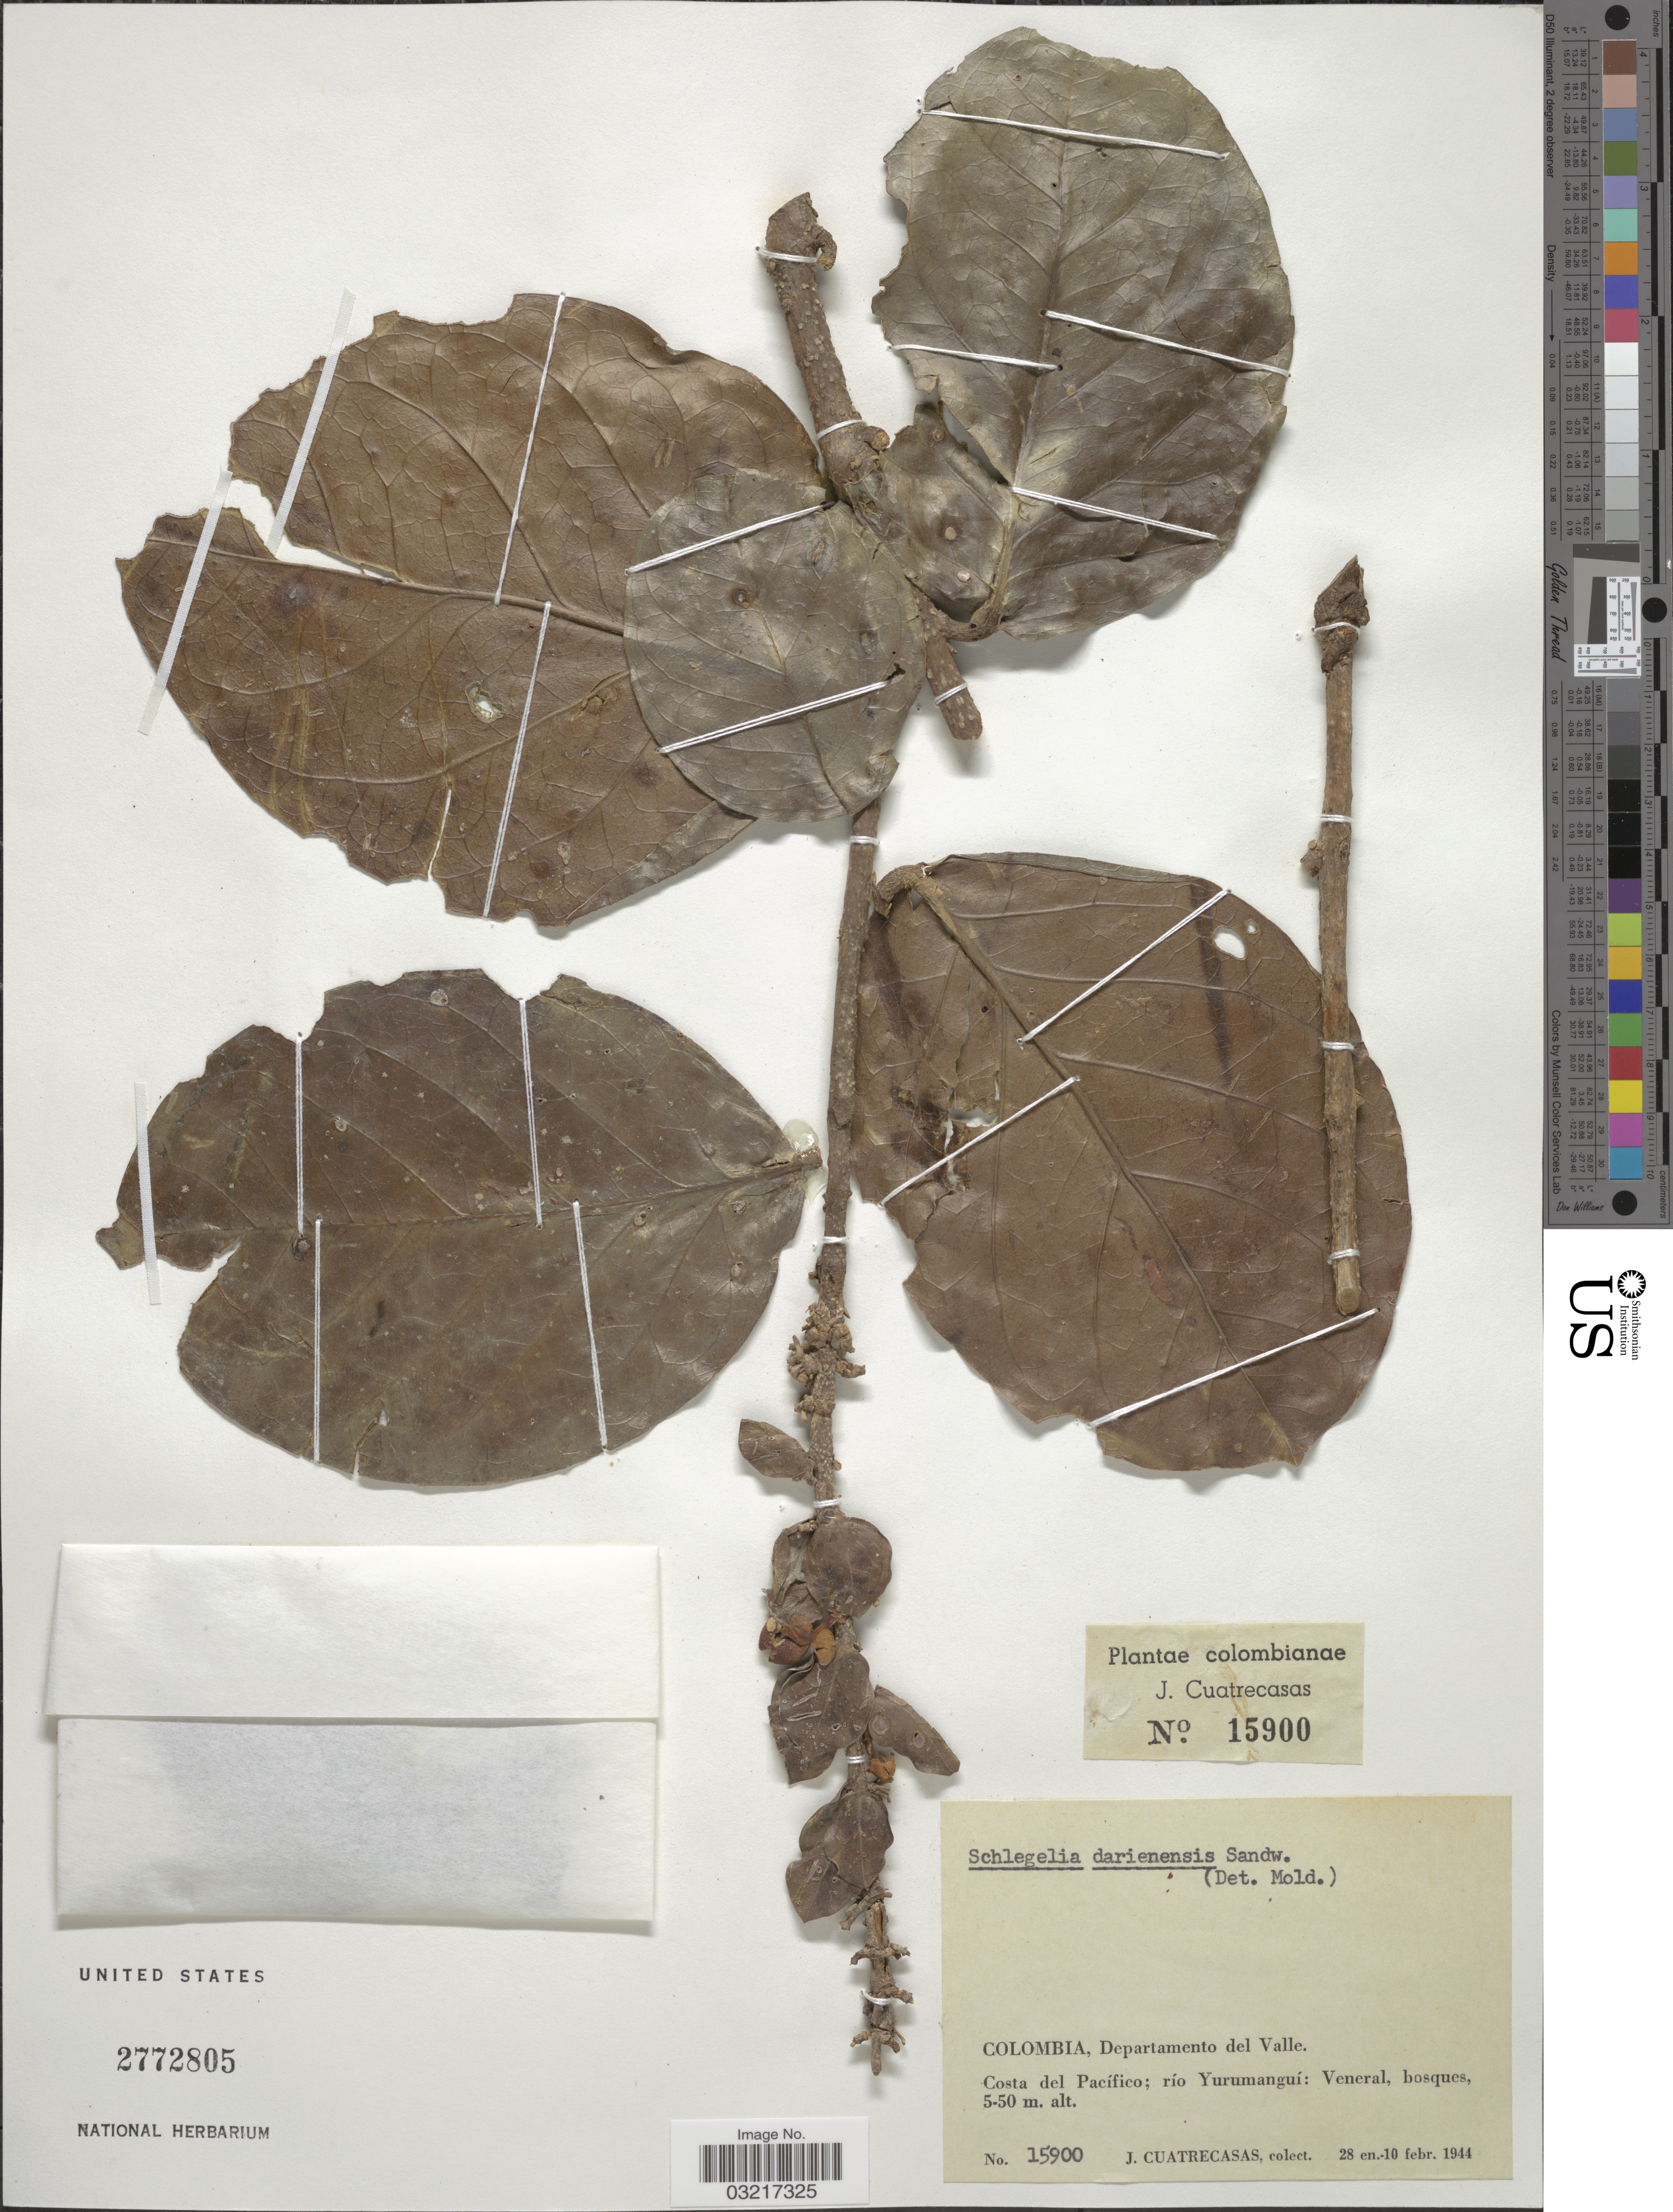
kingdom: Plantae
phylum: Tracheophyta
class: Magnoliopsida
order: Lamiales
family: Schlegeliaceae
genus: Schlegelia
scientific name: Schlegelia darienensis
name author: Sandwith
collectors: J. Cuatrecasas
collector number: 15900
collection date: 1944-01-28/1944-02-10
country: Colombia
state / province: Valle del Cauca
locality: Departamento del Valle. Costa del Pacífico; río Yurumanguí: Veneral, boques.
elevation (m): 5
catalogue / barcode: US 2772805